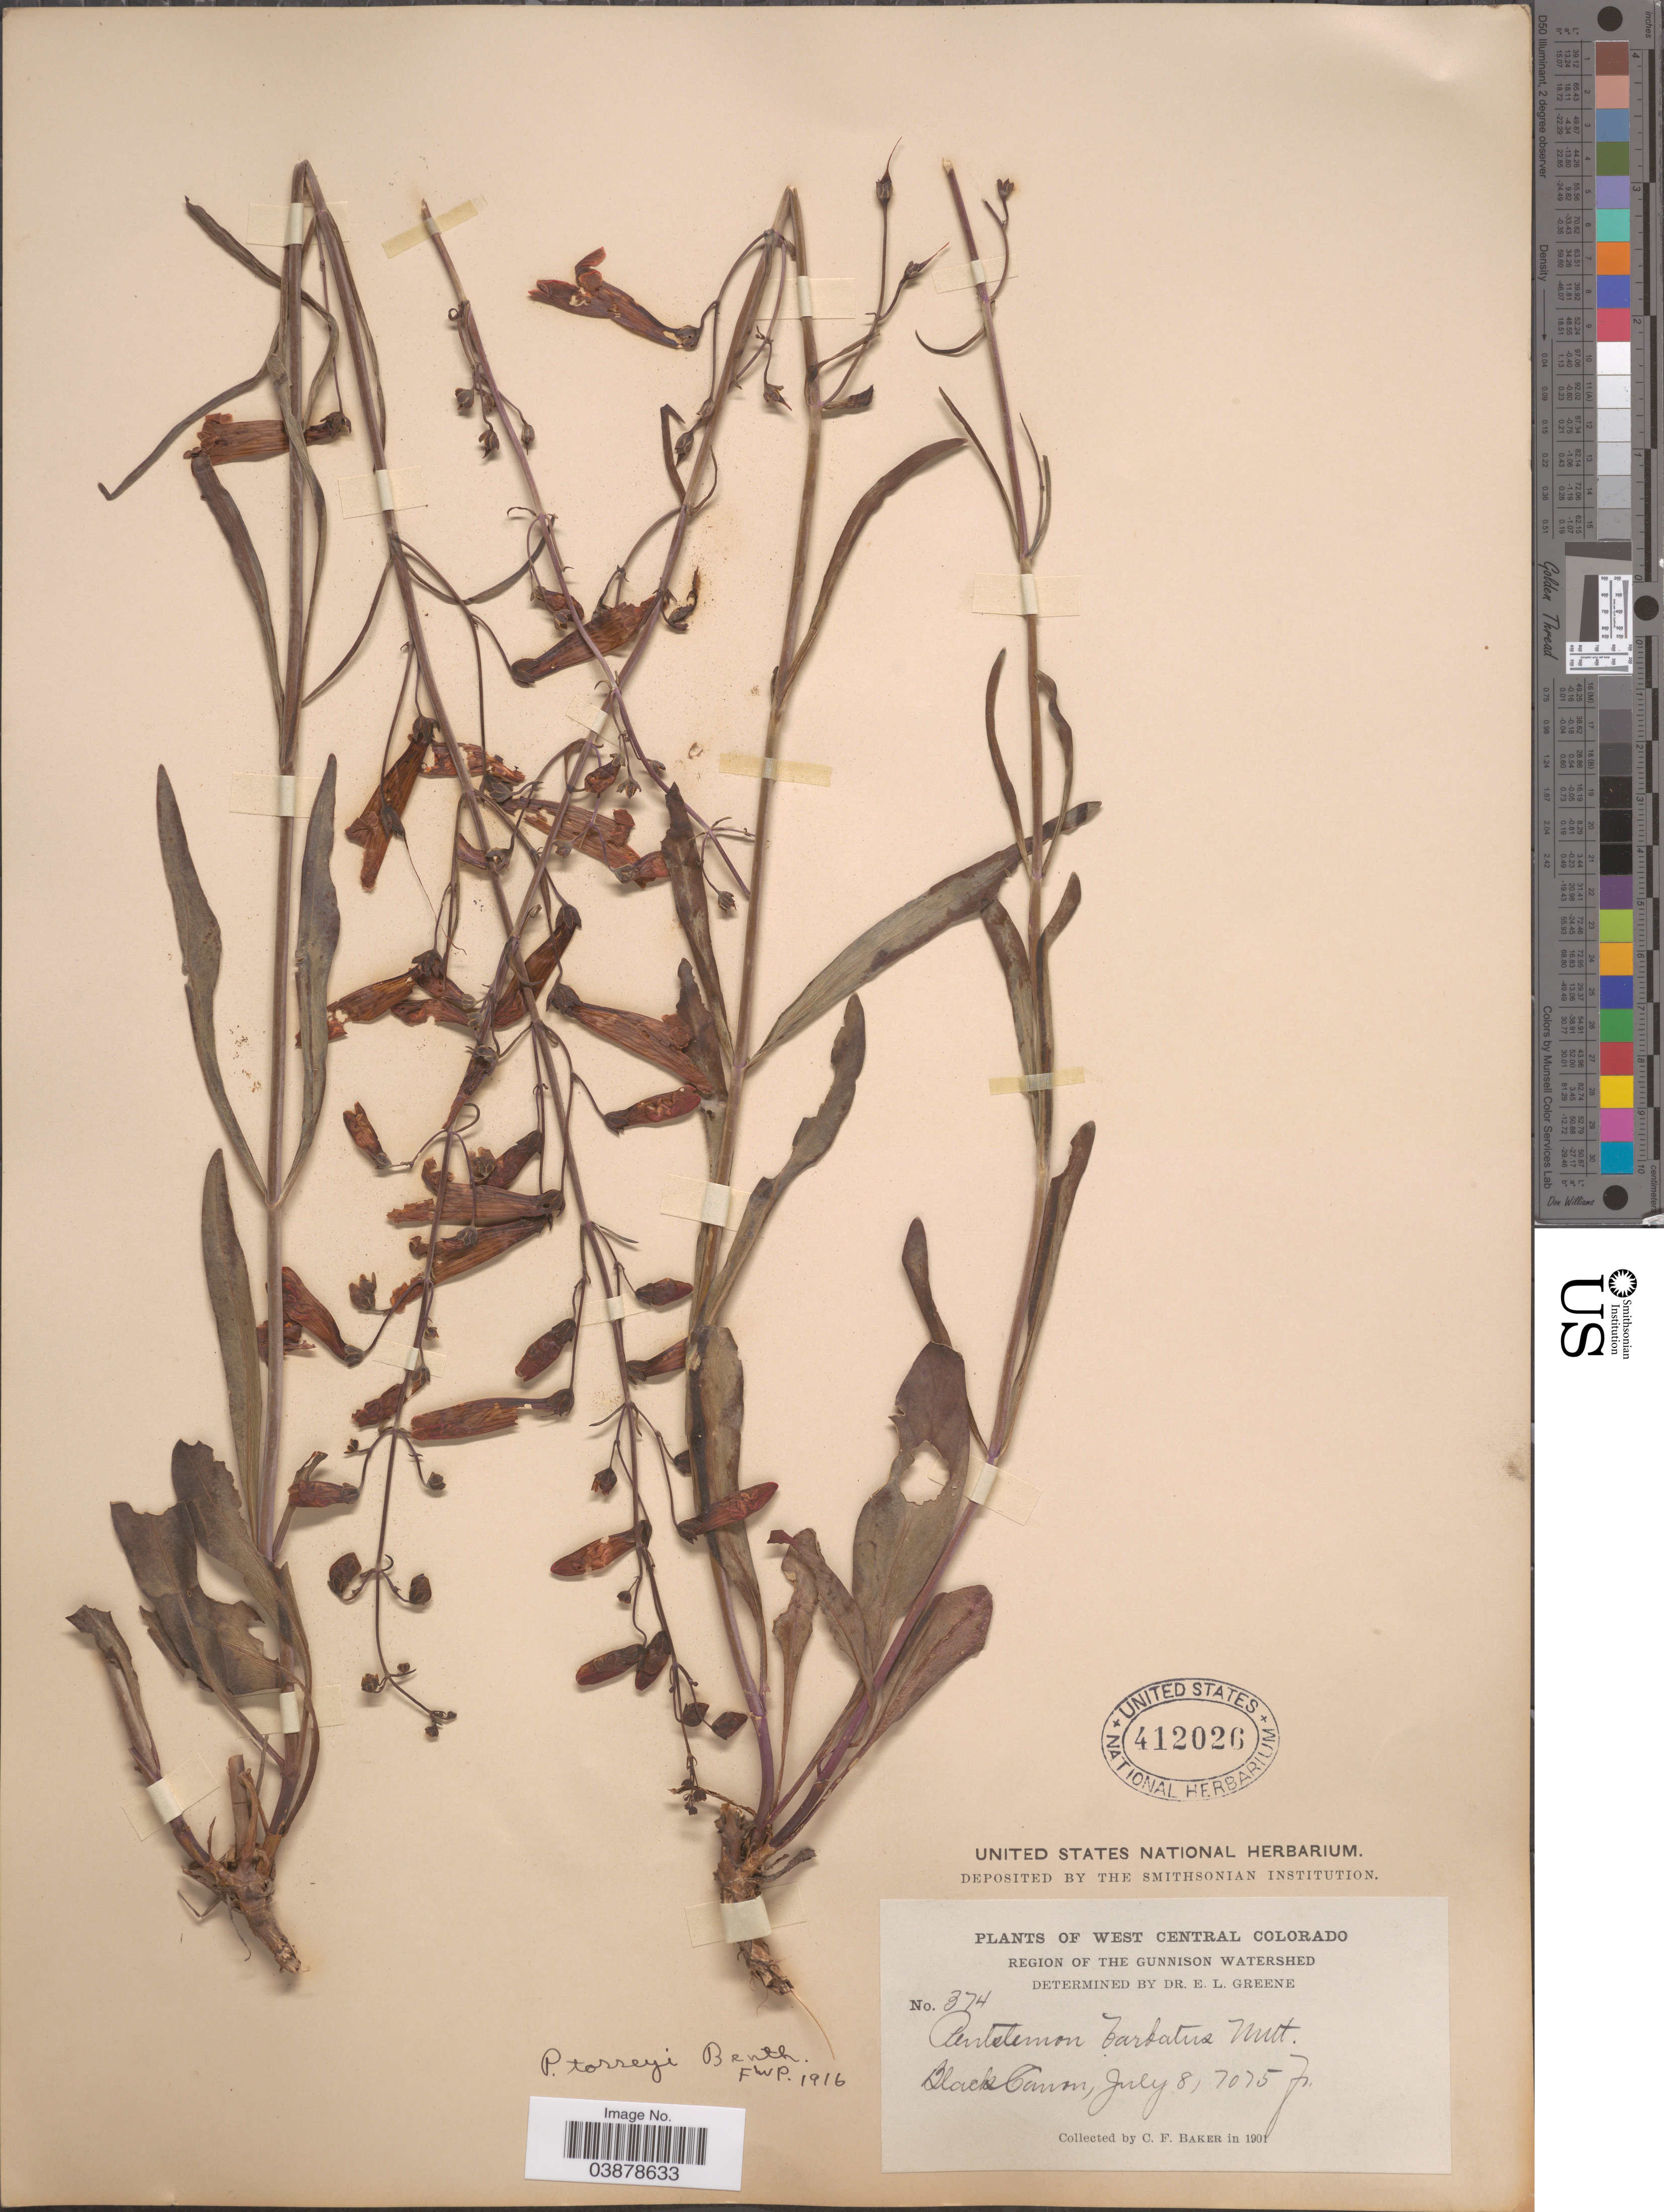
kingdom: Plantae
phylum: Tracheophyta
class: Magnoliopsida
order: Lamiales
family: Plantaginaceae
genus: Penstemon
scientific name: Penstemon torreyi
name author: Benth.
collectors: C. F. Baker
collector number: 374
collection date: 1901-07-08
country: United States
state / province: Colorado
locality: West Central Colorado. Region of the Gunnison Watershed. Black Canon.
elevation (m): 2156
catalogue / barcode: US 412026